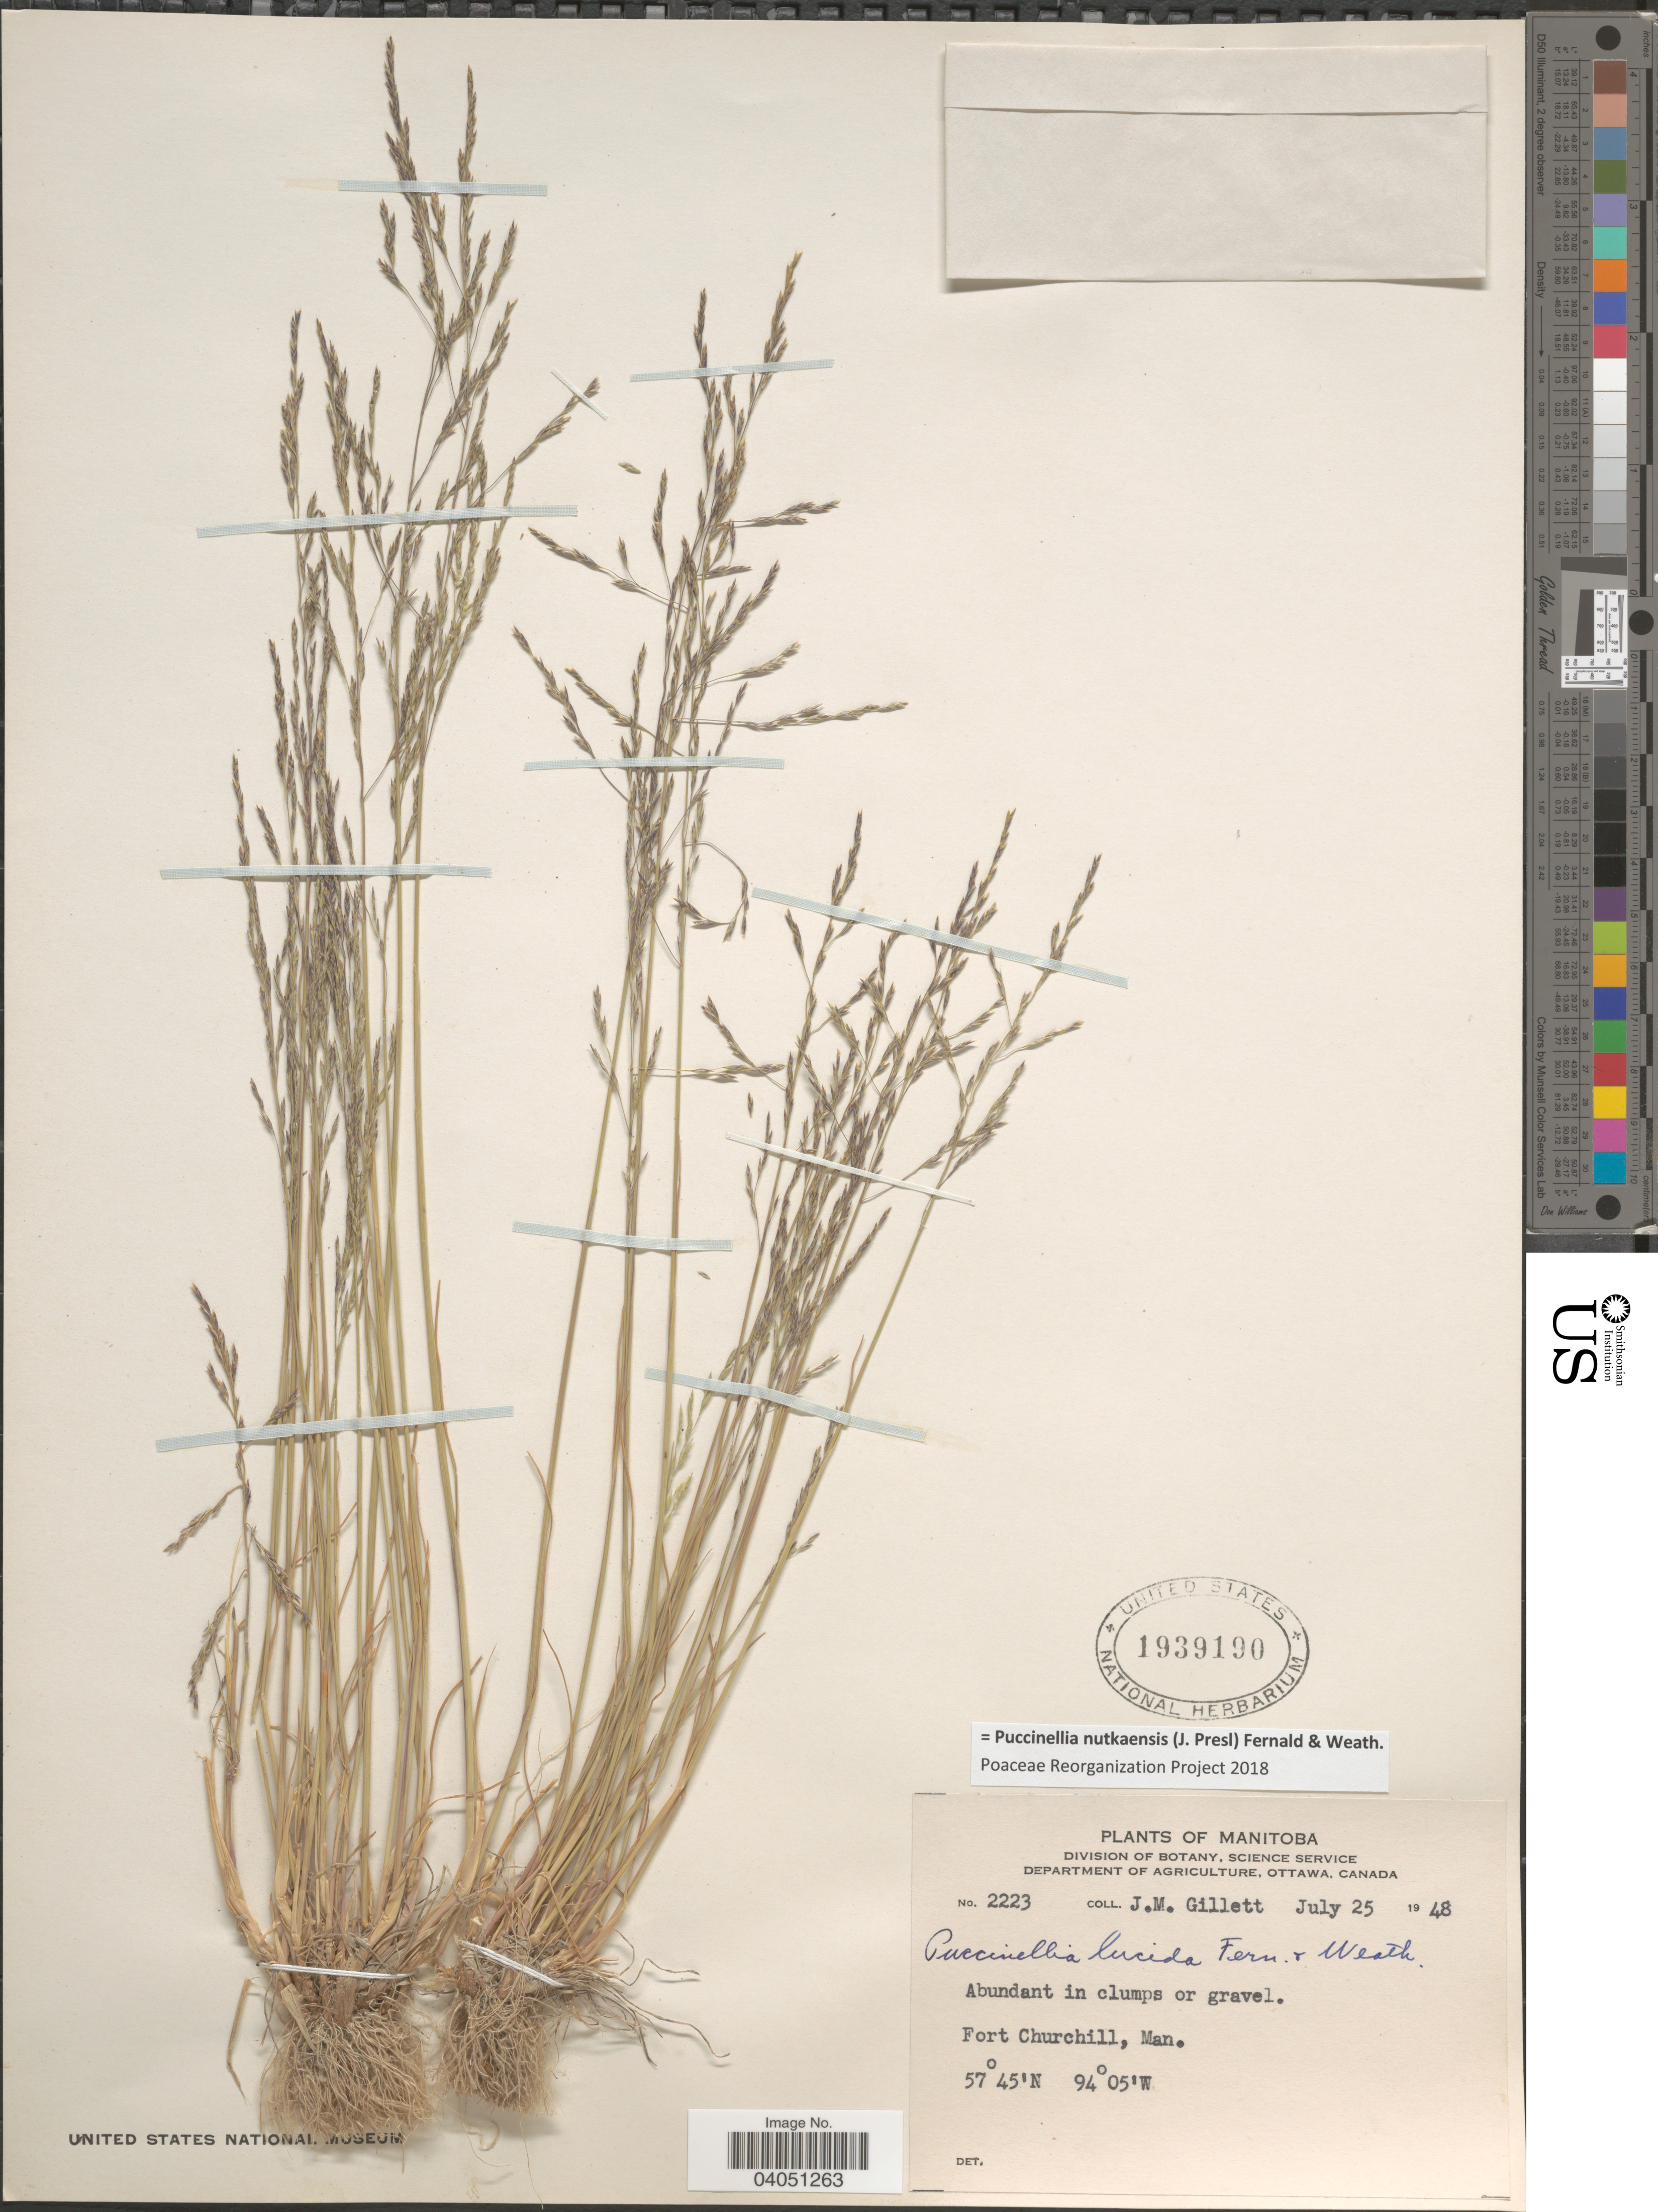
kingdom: Plantae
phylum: Tracheophyta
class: Liliopsida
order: Poales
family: Poaceae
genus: Puccinellia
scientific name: Puccinellia nutkaensis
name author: (J. Presl) Fernald & Weath.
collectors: J. M. Gillett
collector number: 2223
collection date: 1948-07-25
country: Canada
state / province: Manitoba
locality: Fort Churchill.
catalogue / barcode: US 1939190